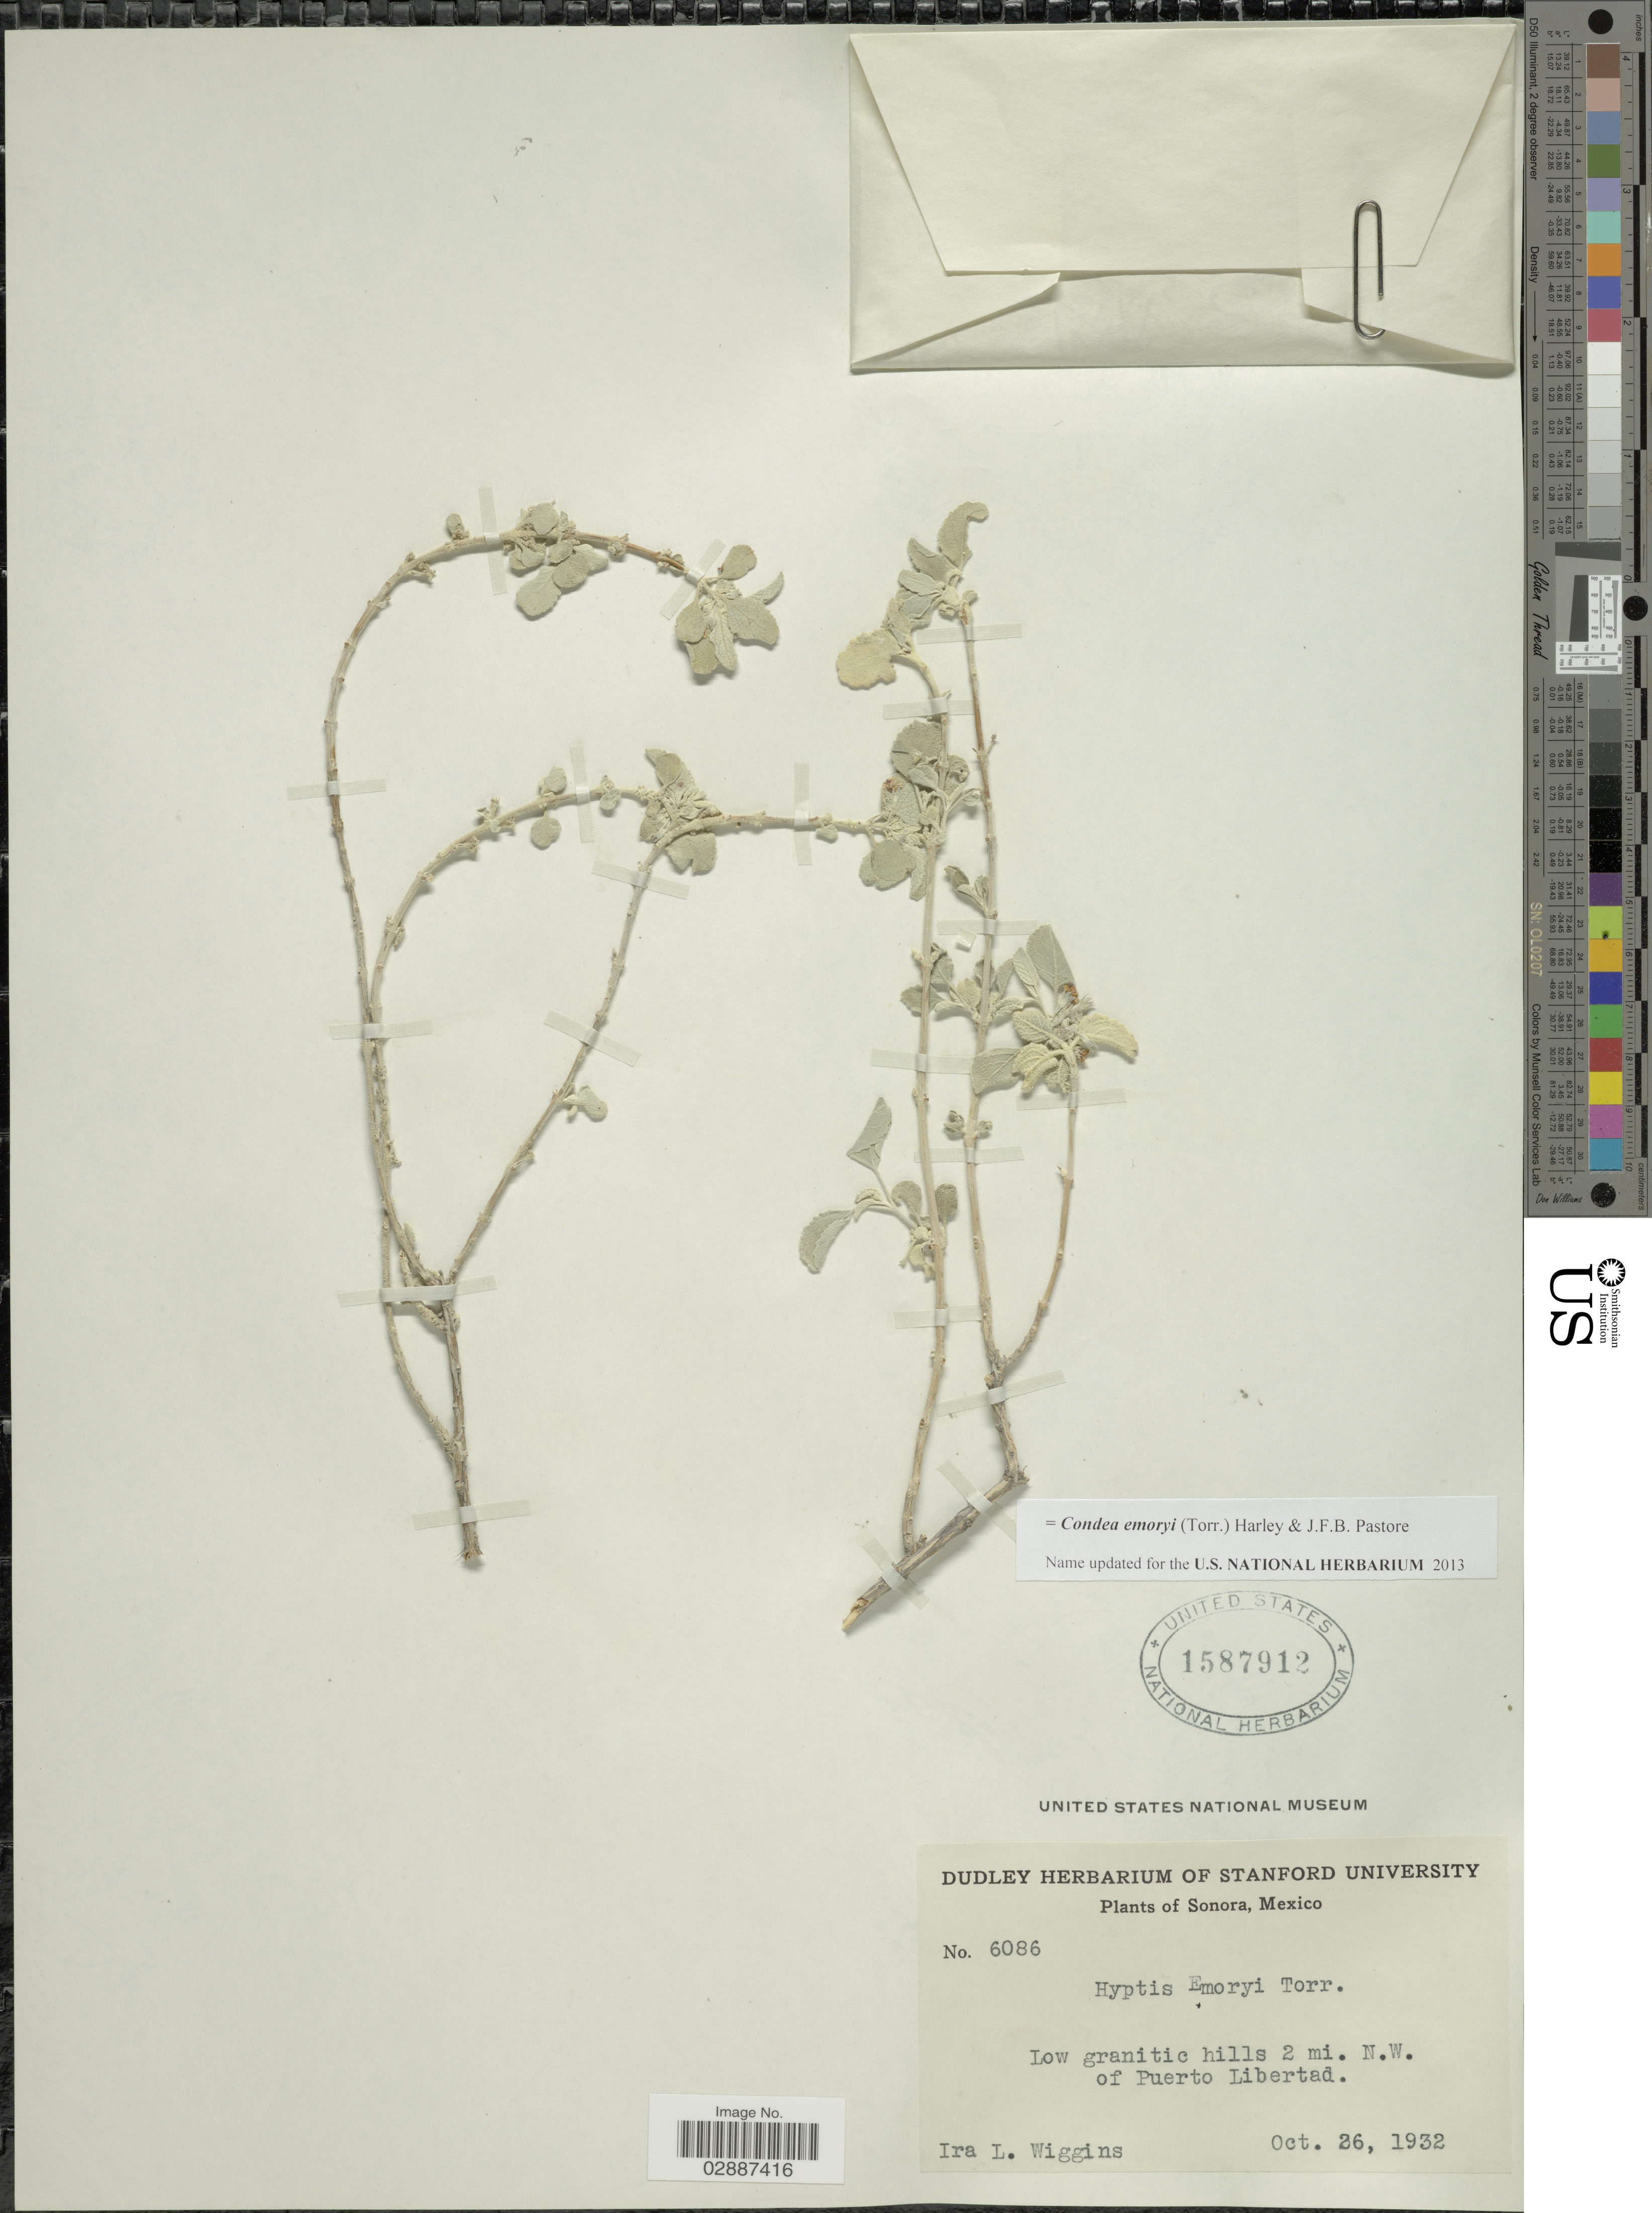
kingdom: Plantae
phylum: Tracheophyta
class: Magnoliopsida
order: Lamiales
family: Lamiaceae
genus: Condea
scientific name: Condea emoryi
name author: (Torr.) Harley & J.F.B. Pastore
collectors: I. L. Wiggins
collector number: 6086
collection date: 1932-10-26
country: Mexico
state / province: Sonora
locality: Low granitic hills 2 mi. N.E. of Puerto Libertad.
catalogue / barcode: US 1587912